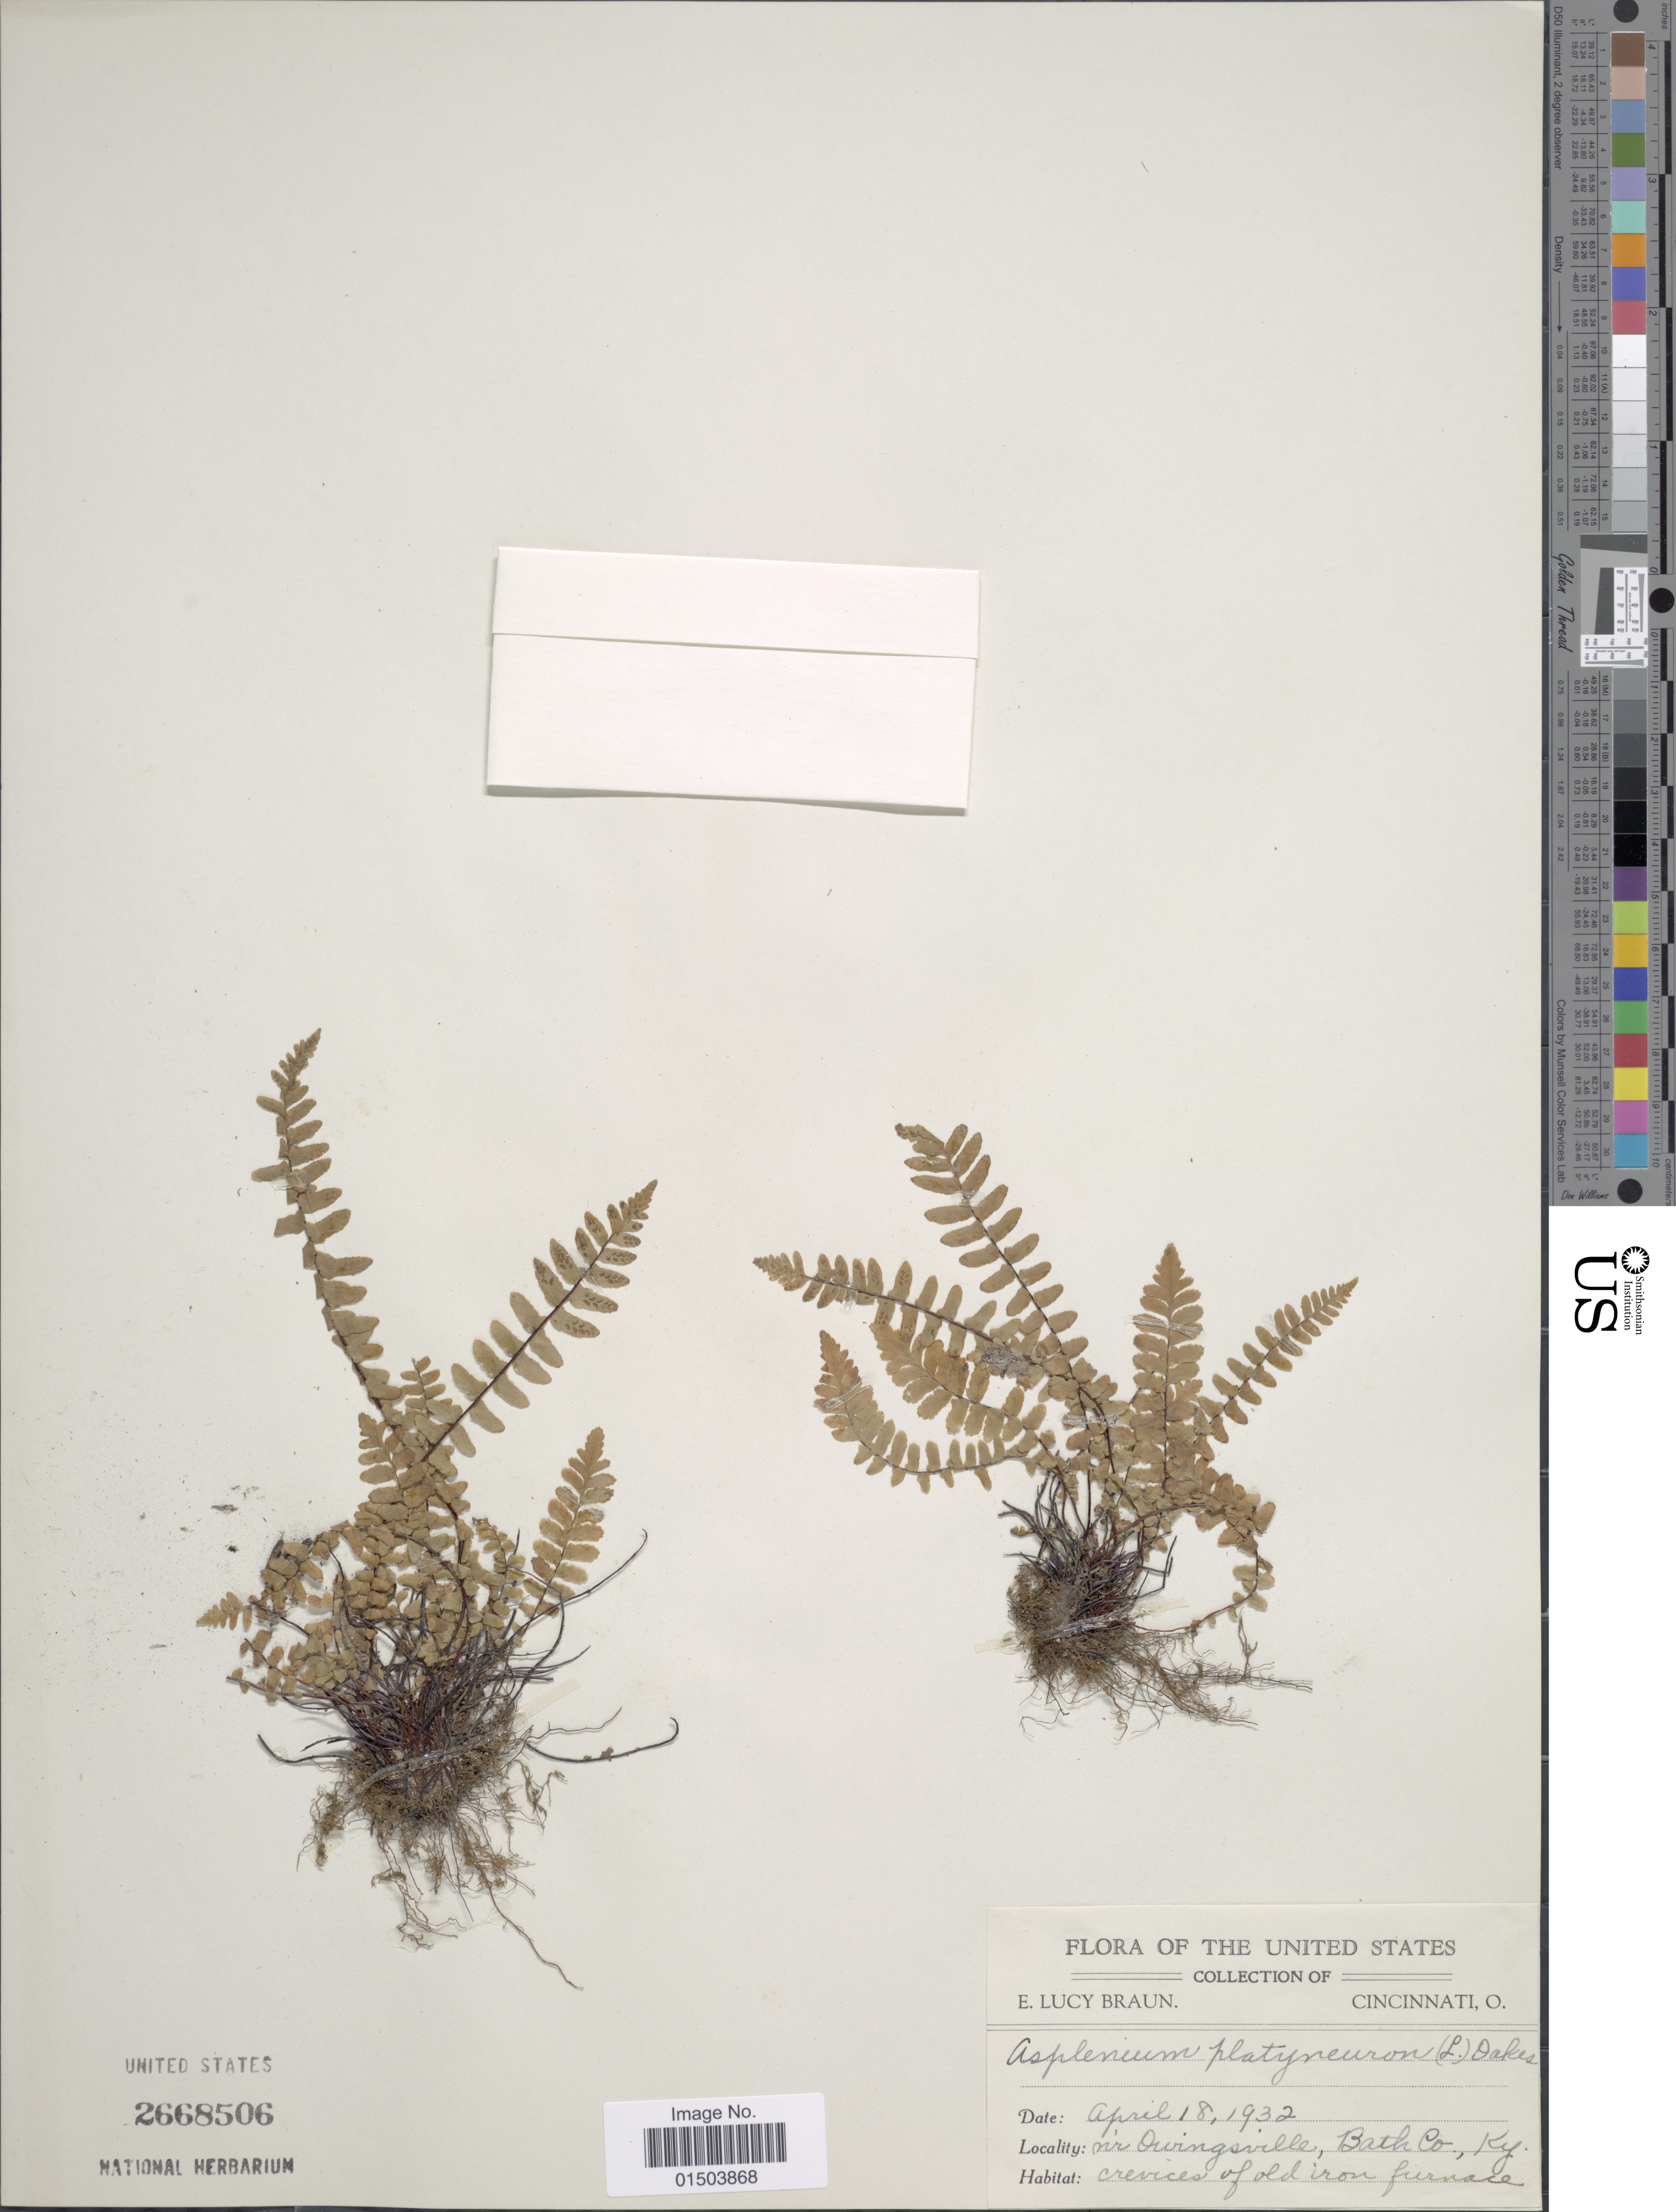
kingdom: Plantae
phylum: Tracheophyta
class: Polypodiopsida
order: Polypodiales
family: Aspleniaceae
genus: Asplenium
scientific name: Asplenium platyneuron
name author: (L.) Britton, Stearns & Poggenb.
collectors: E. L. Braun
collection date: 1932-04-18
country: United States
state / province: Kentucky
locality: Cincinnati, O. Nr Owingsville, Bath Co.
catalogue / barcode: US 2668506